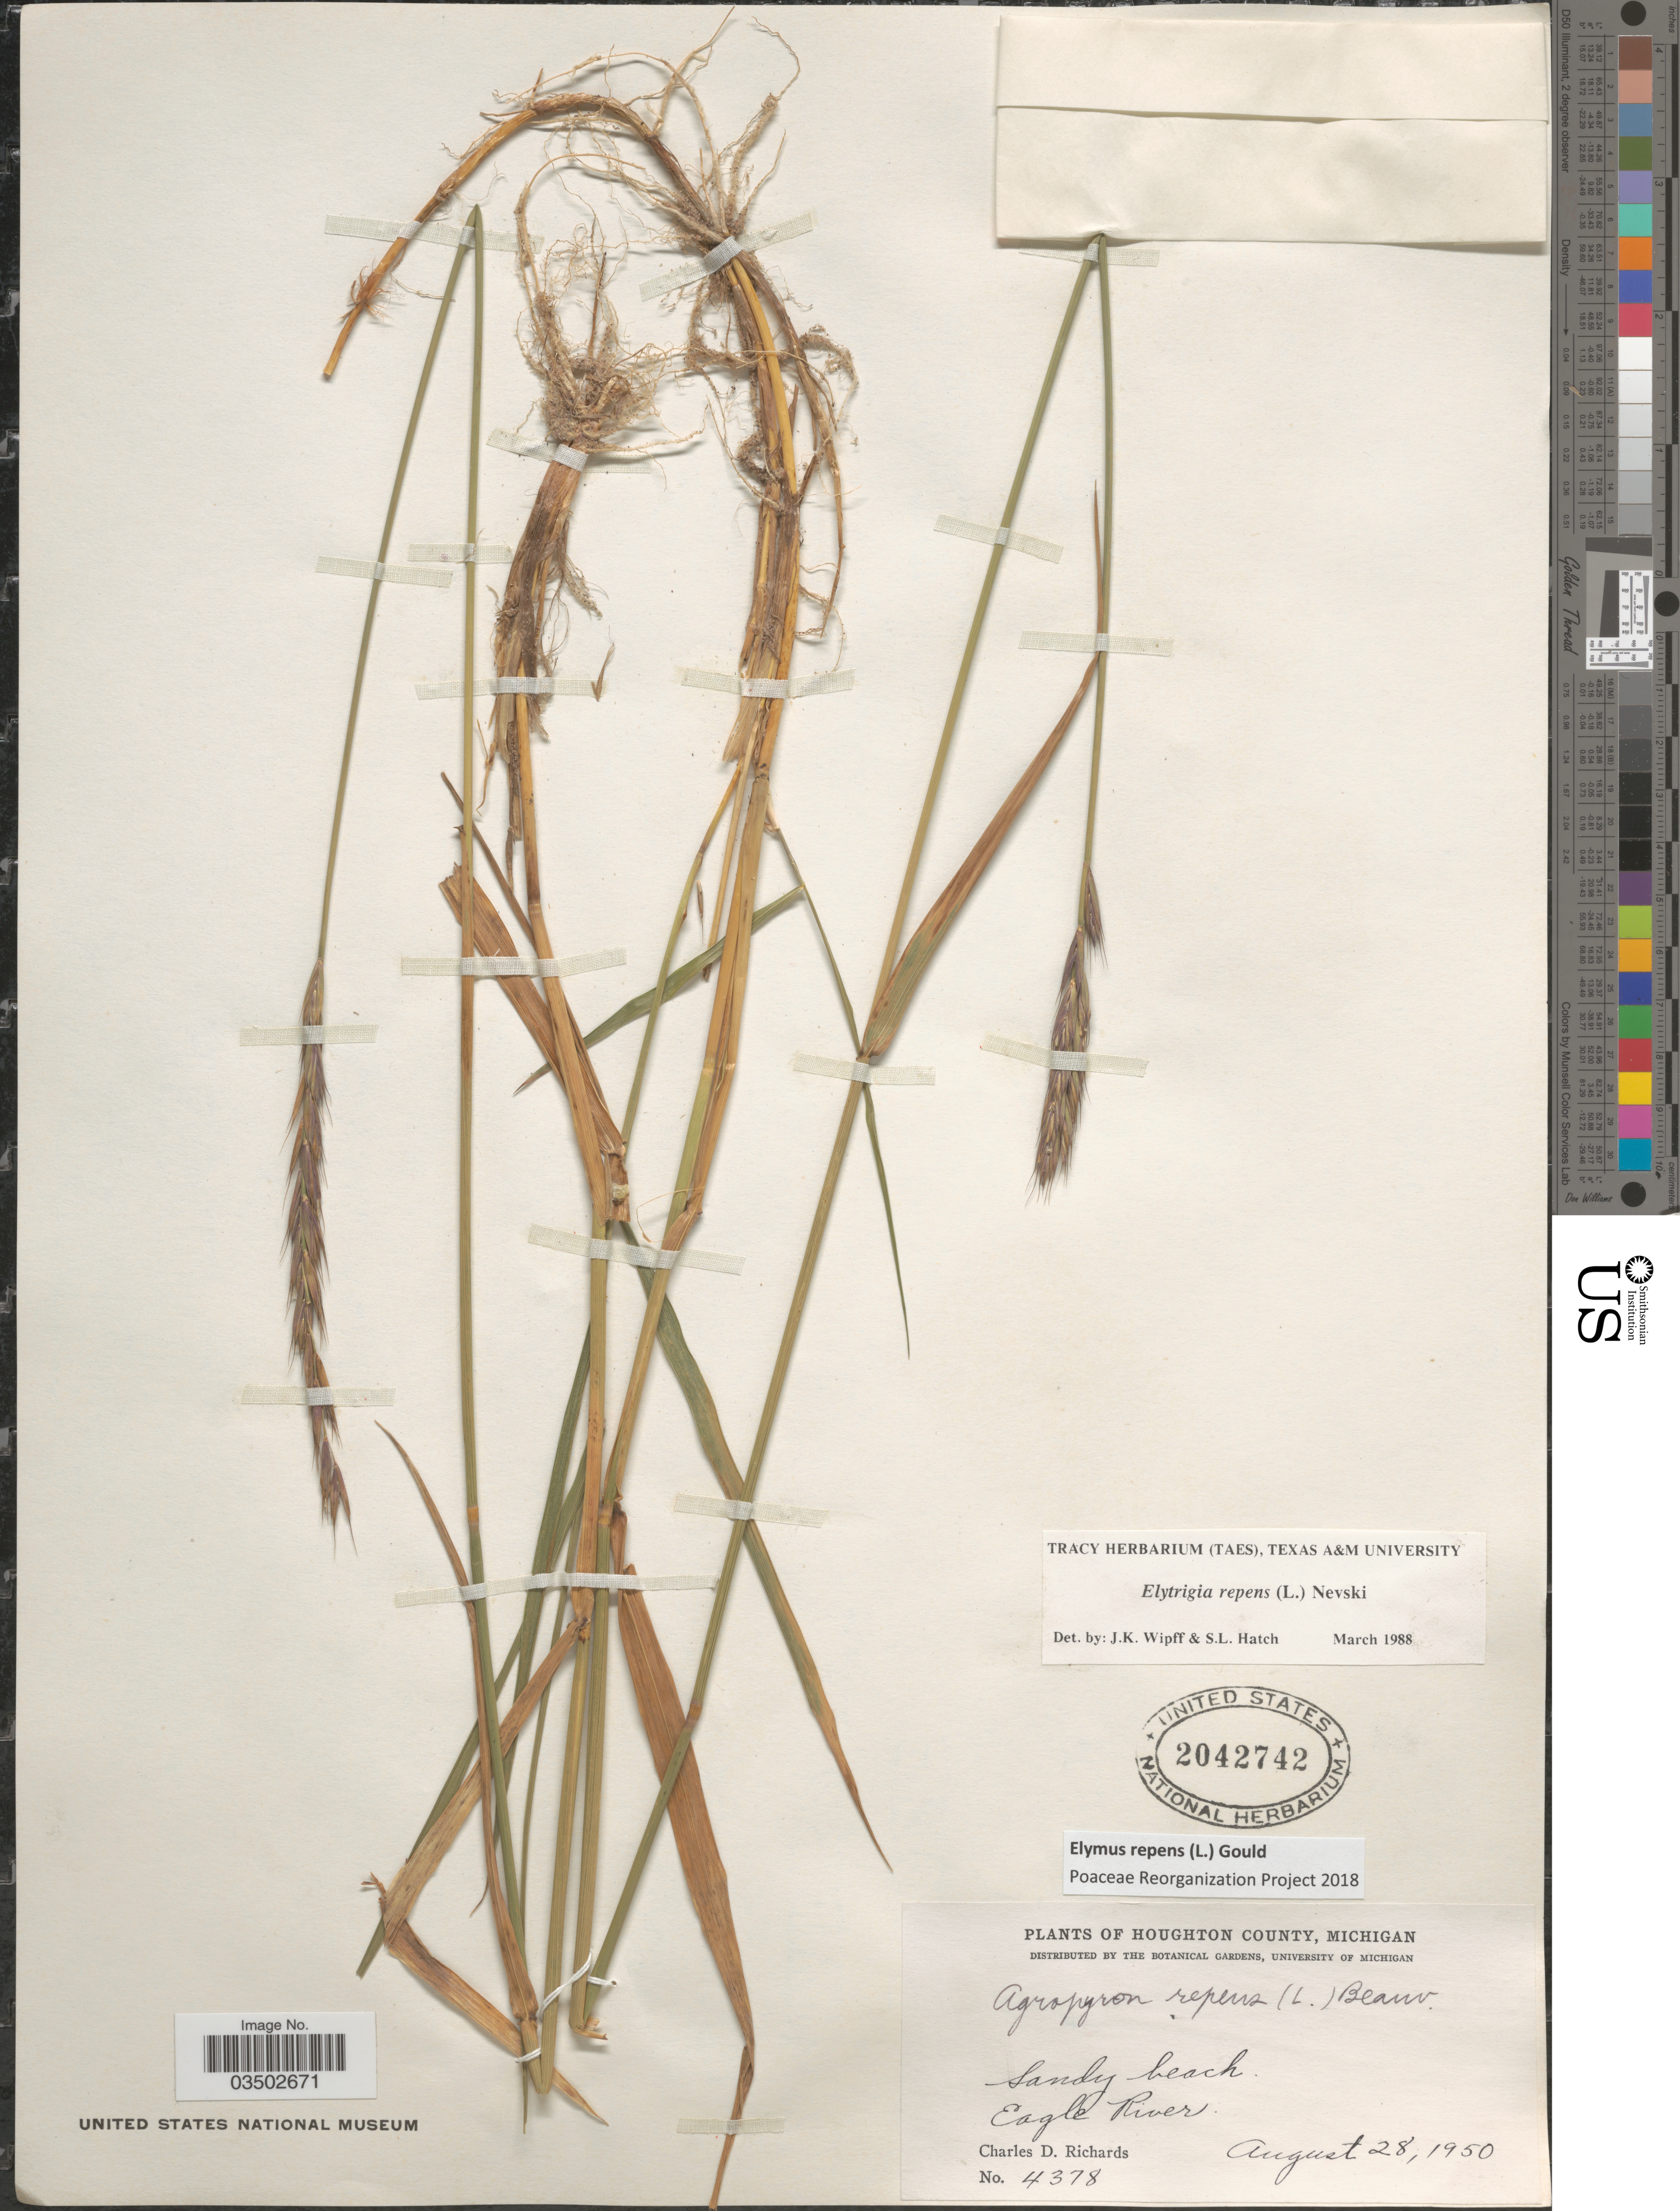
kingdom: Plantae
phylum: Tracheophyta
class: Liliopsida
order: Poales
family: Poaceae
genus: Elymus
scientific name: Elymus repens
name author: (L.) Gould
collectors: C. Richards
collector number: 4378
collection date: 1950-08-28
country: United States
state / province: Michigan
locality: Houghton County. Eagle River.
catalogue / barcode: US 2042742